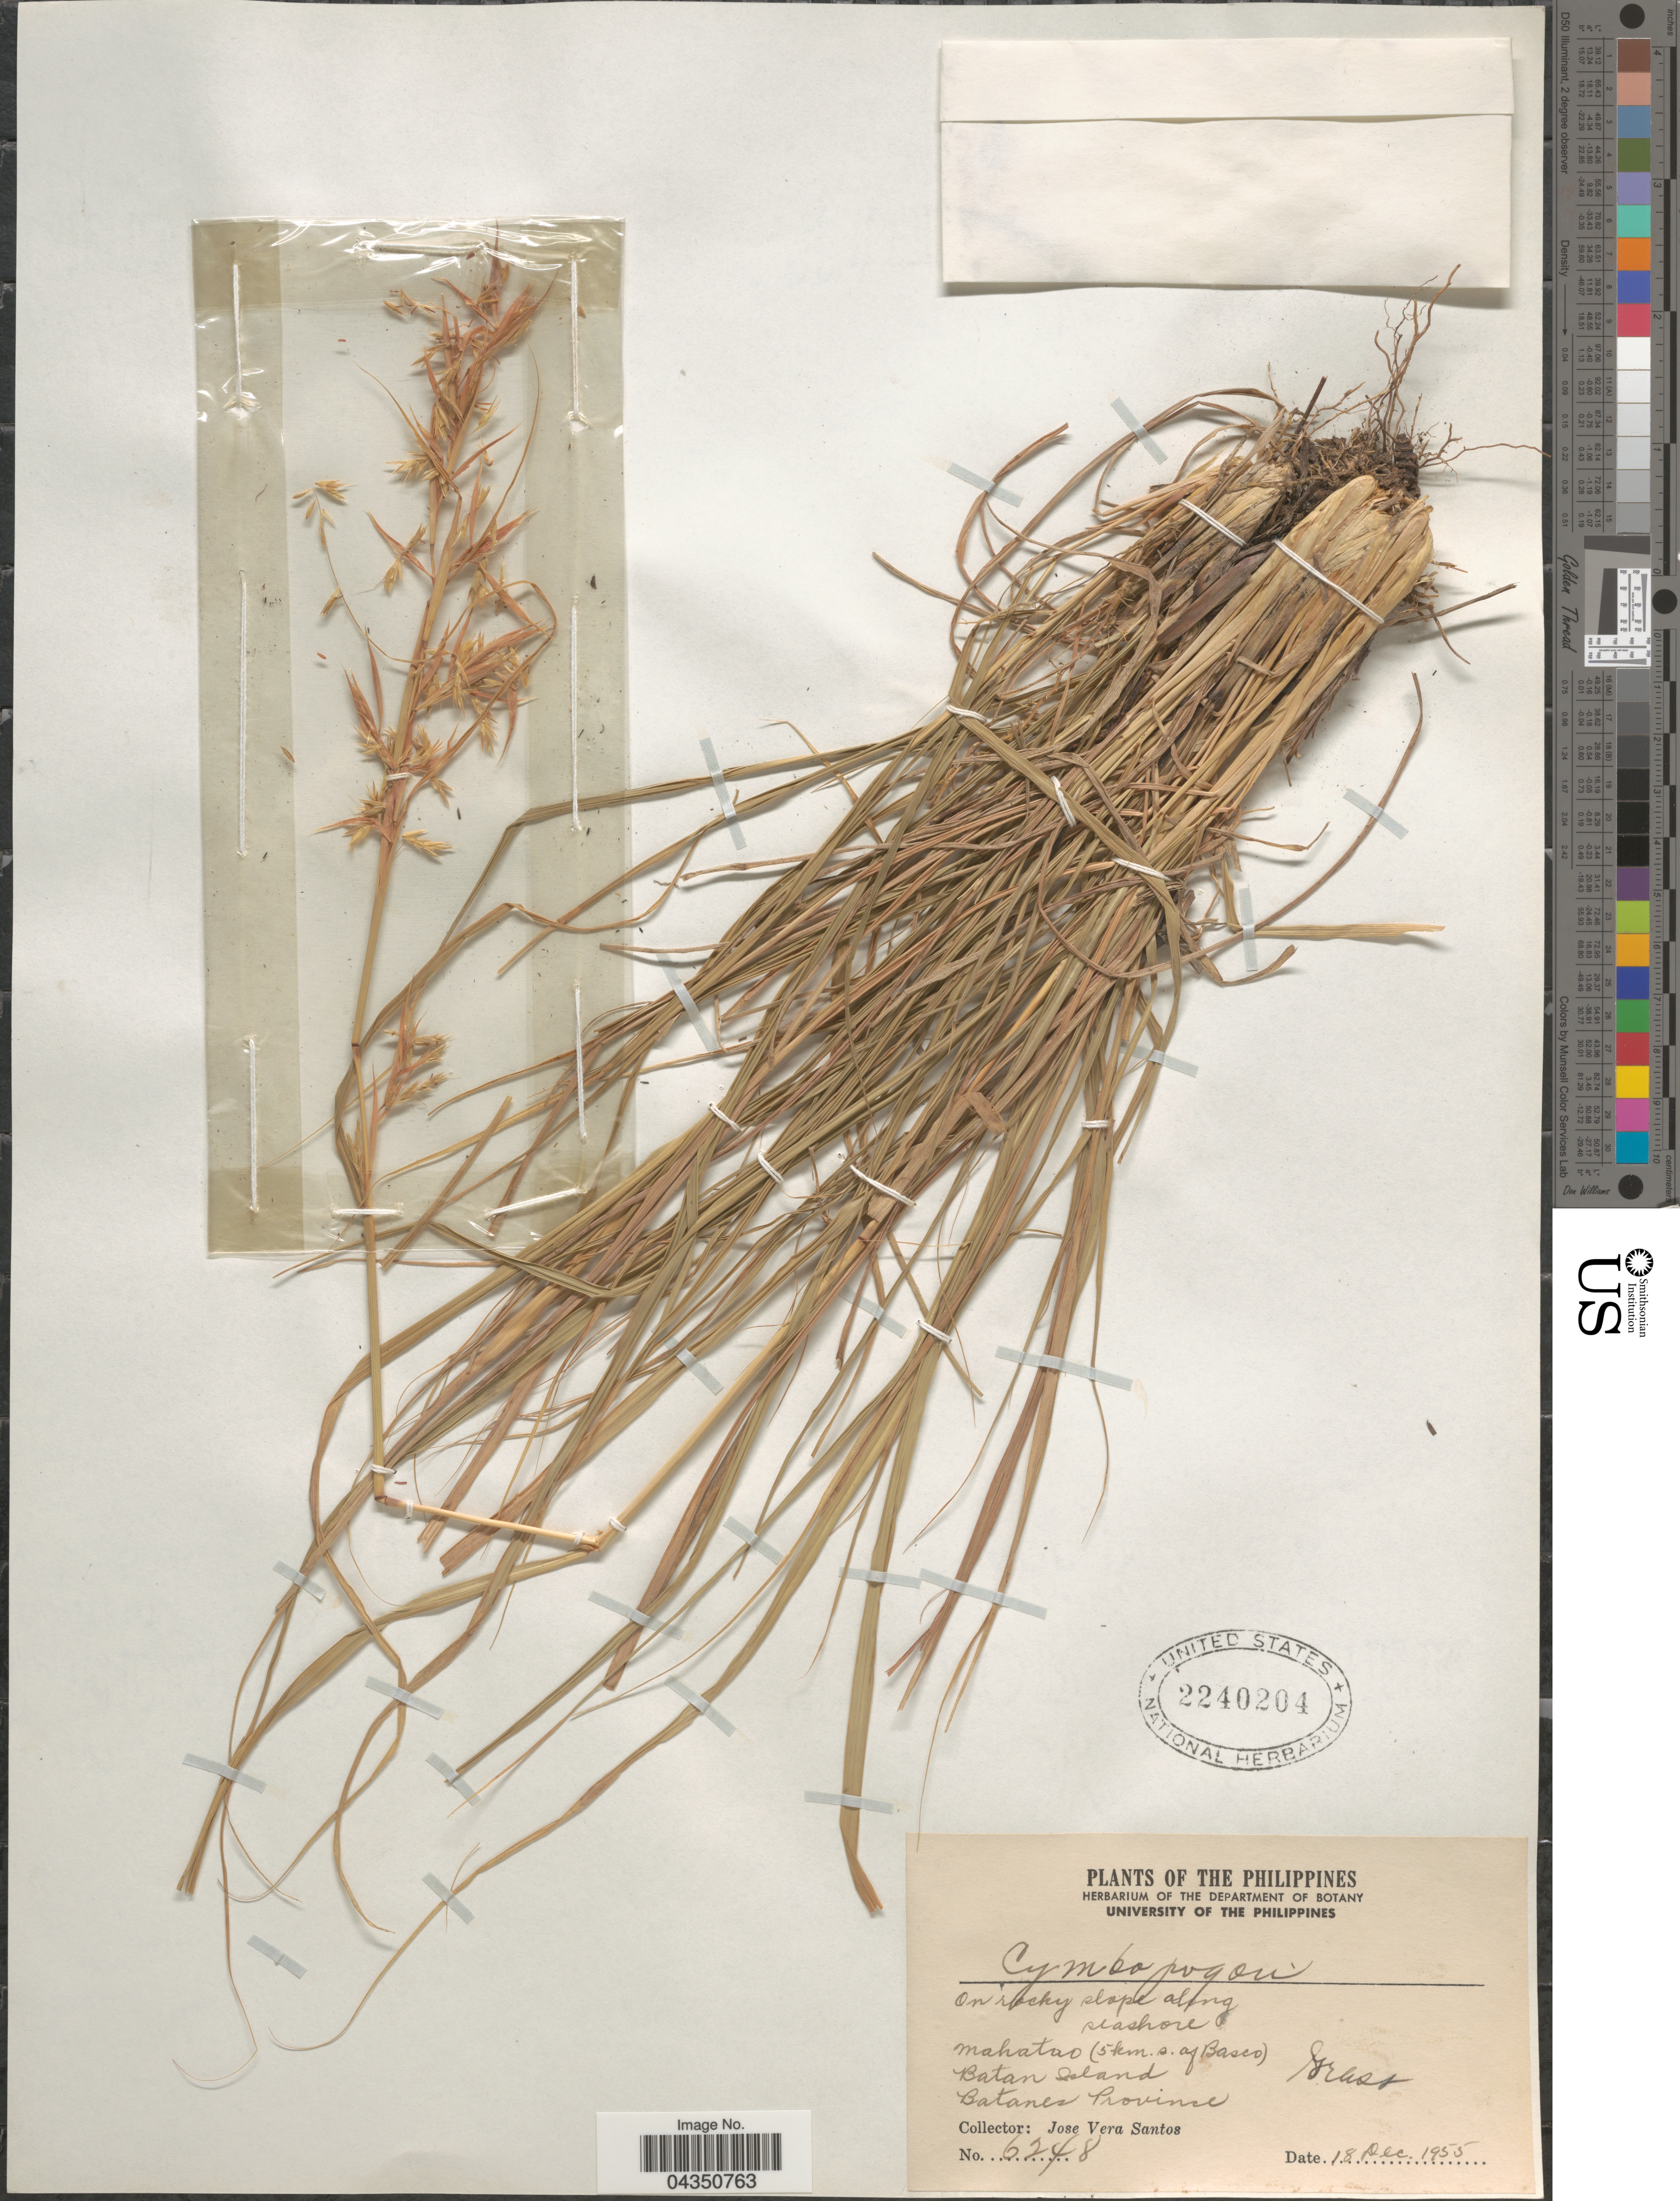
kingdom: Plantae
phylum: Tracheophyta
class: Liliopsida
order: Poales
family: Poaceae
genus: Cymbopogon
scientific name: Cymbopogon sp.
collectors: J. V. Santos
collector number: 6248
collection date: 1955-12-18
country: Philippines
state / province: Cagayan Valley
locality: Mahatao (5km.s.of Basco). Batan Island. Batanes Province.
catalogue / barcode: US 2240204